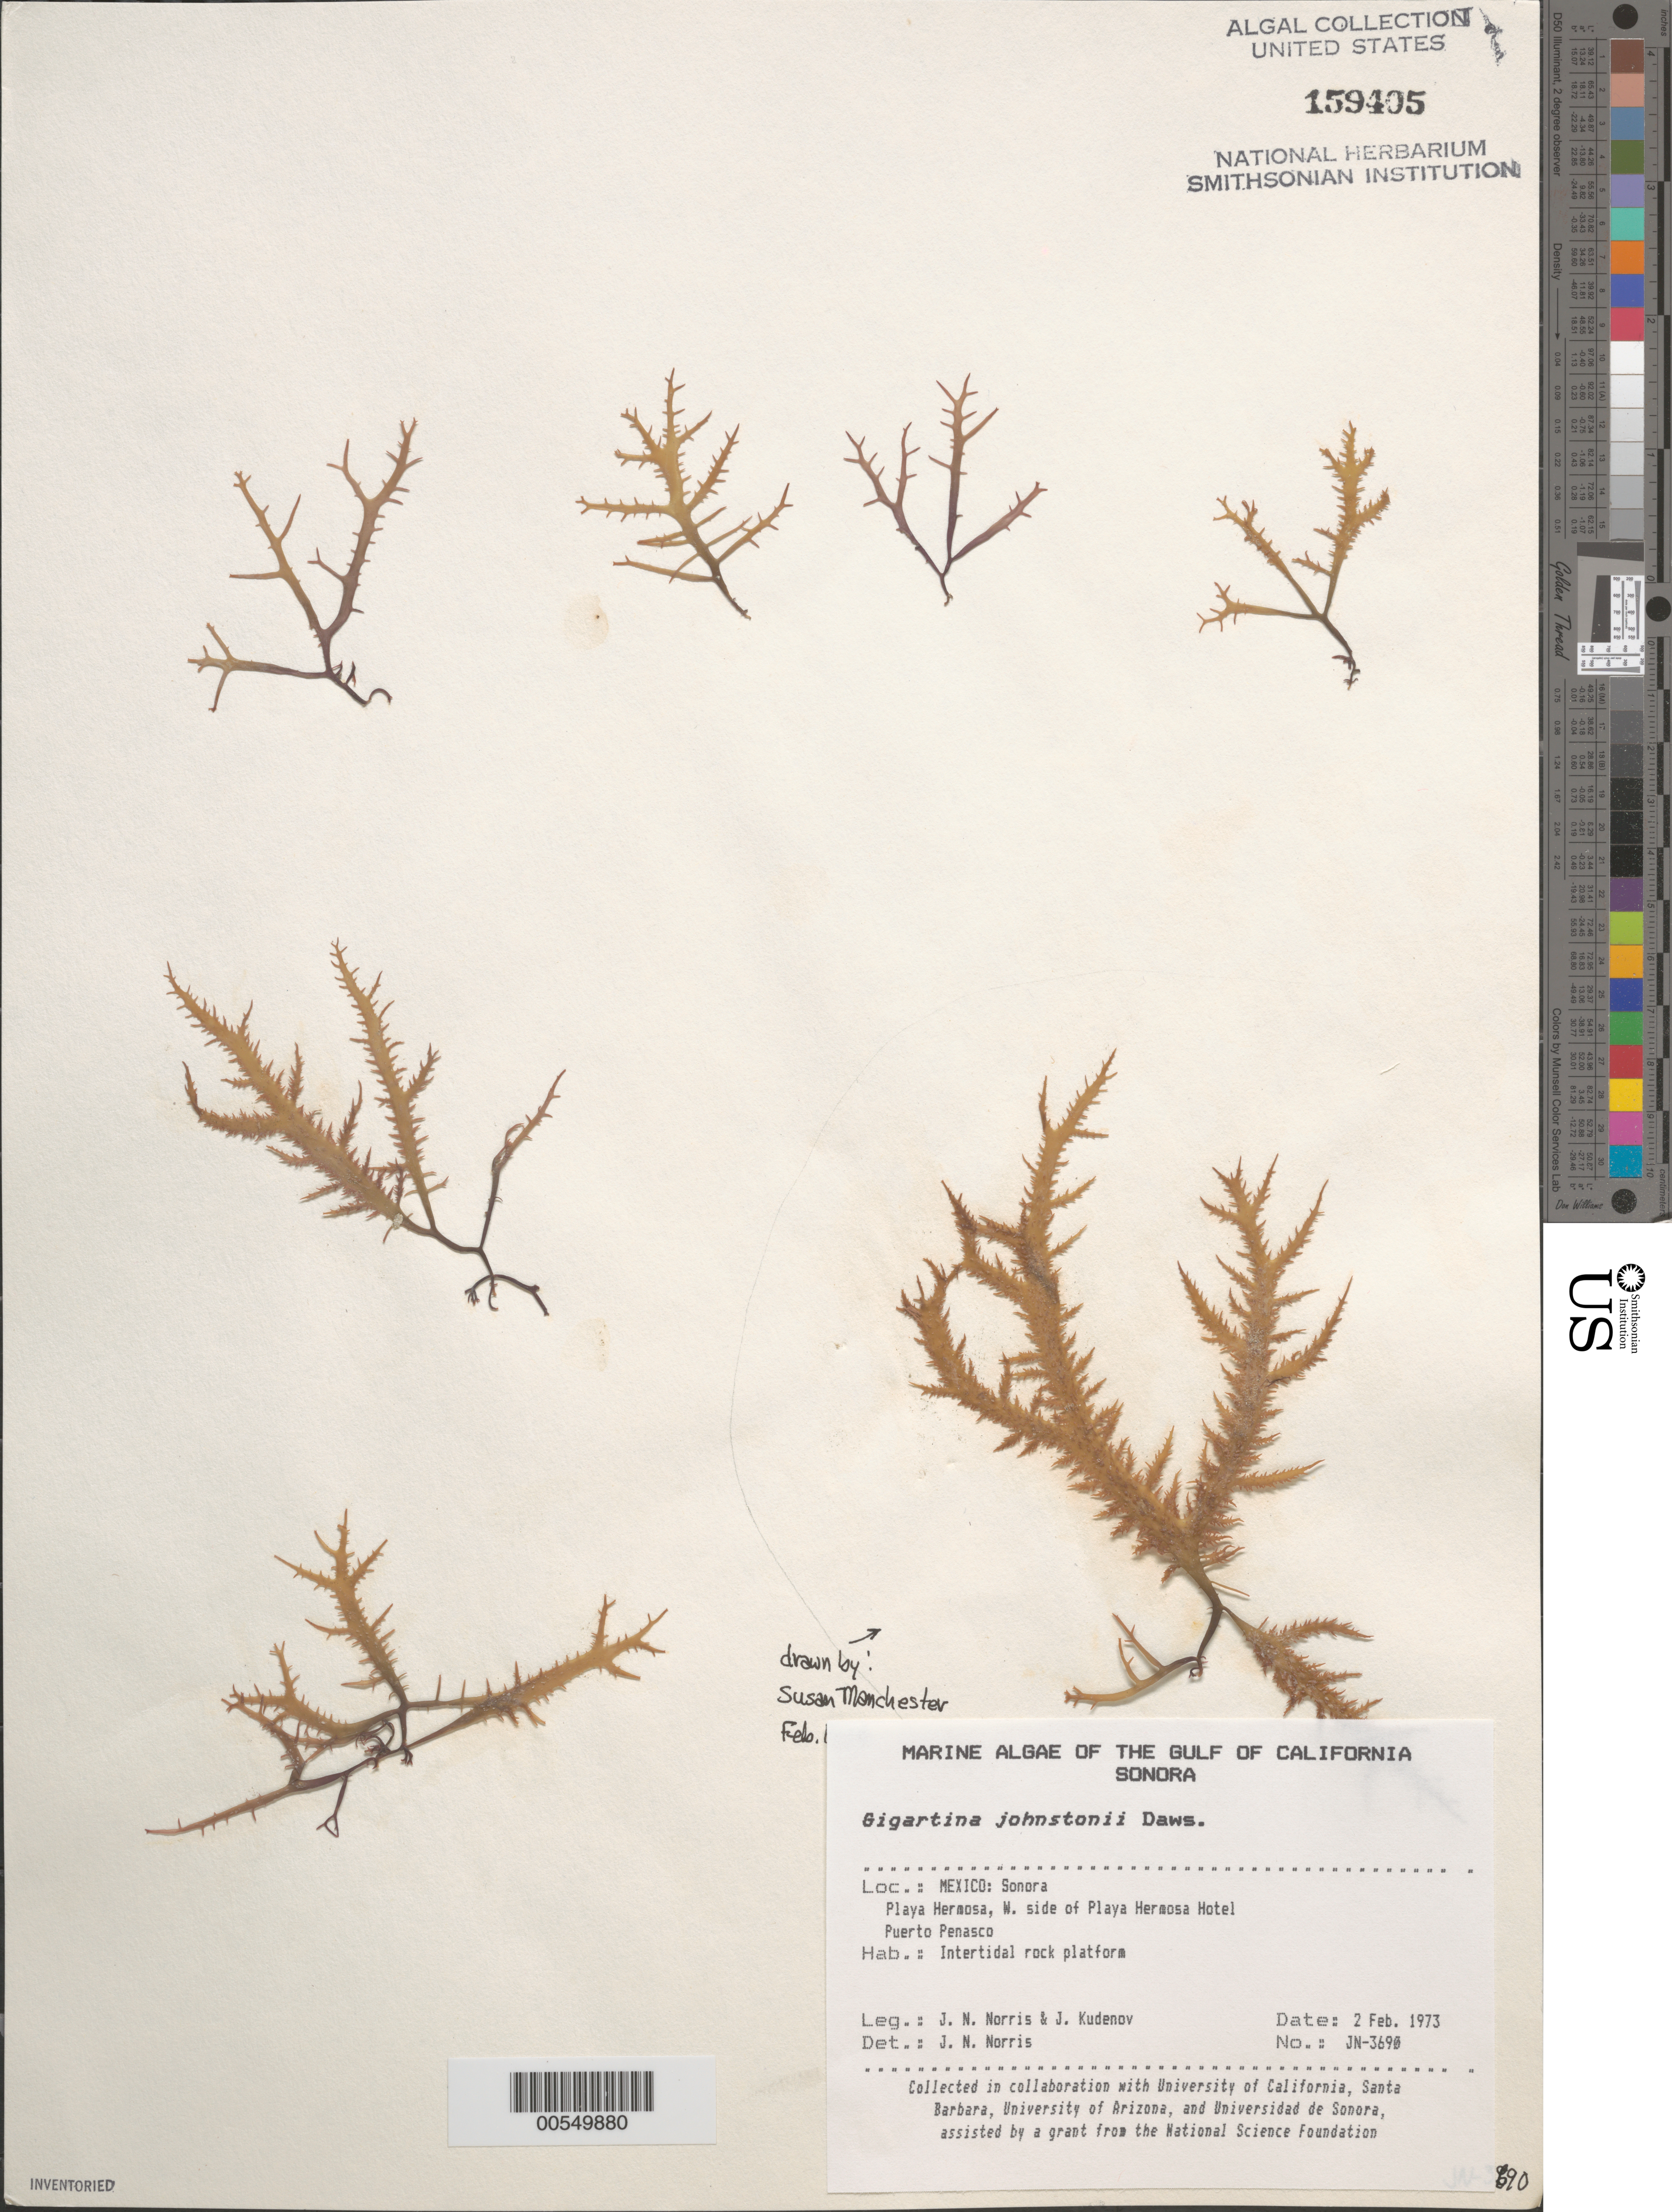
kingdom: Plantae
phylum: Rhodophyta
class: Florideophyceae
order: Gigartinales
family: Gigartinaceae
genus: Chondracanthus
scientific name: Chondracanthus squarrulosus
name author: (Setch. & N.L. Gardner) J.R. Hughey et al.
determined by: Algae name updating Project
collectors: J. N. Norris & J. Kudenov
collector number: JN-3690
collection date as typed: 02 Feb 1973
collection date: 1973-02-02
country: Mexico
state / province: Sonora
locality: Playa Hermosa, Puerto Penasco, Playa Hermosa Hotel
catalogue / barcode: US 159405